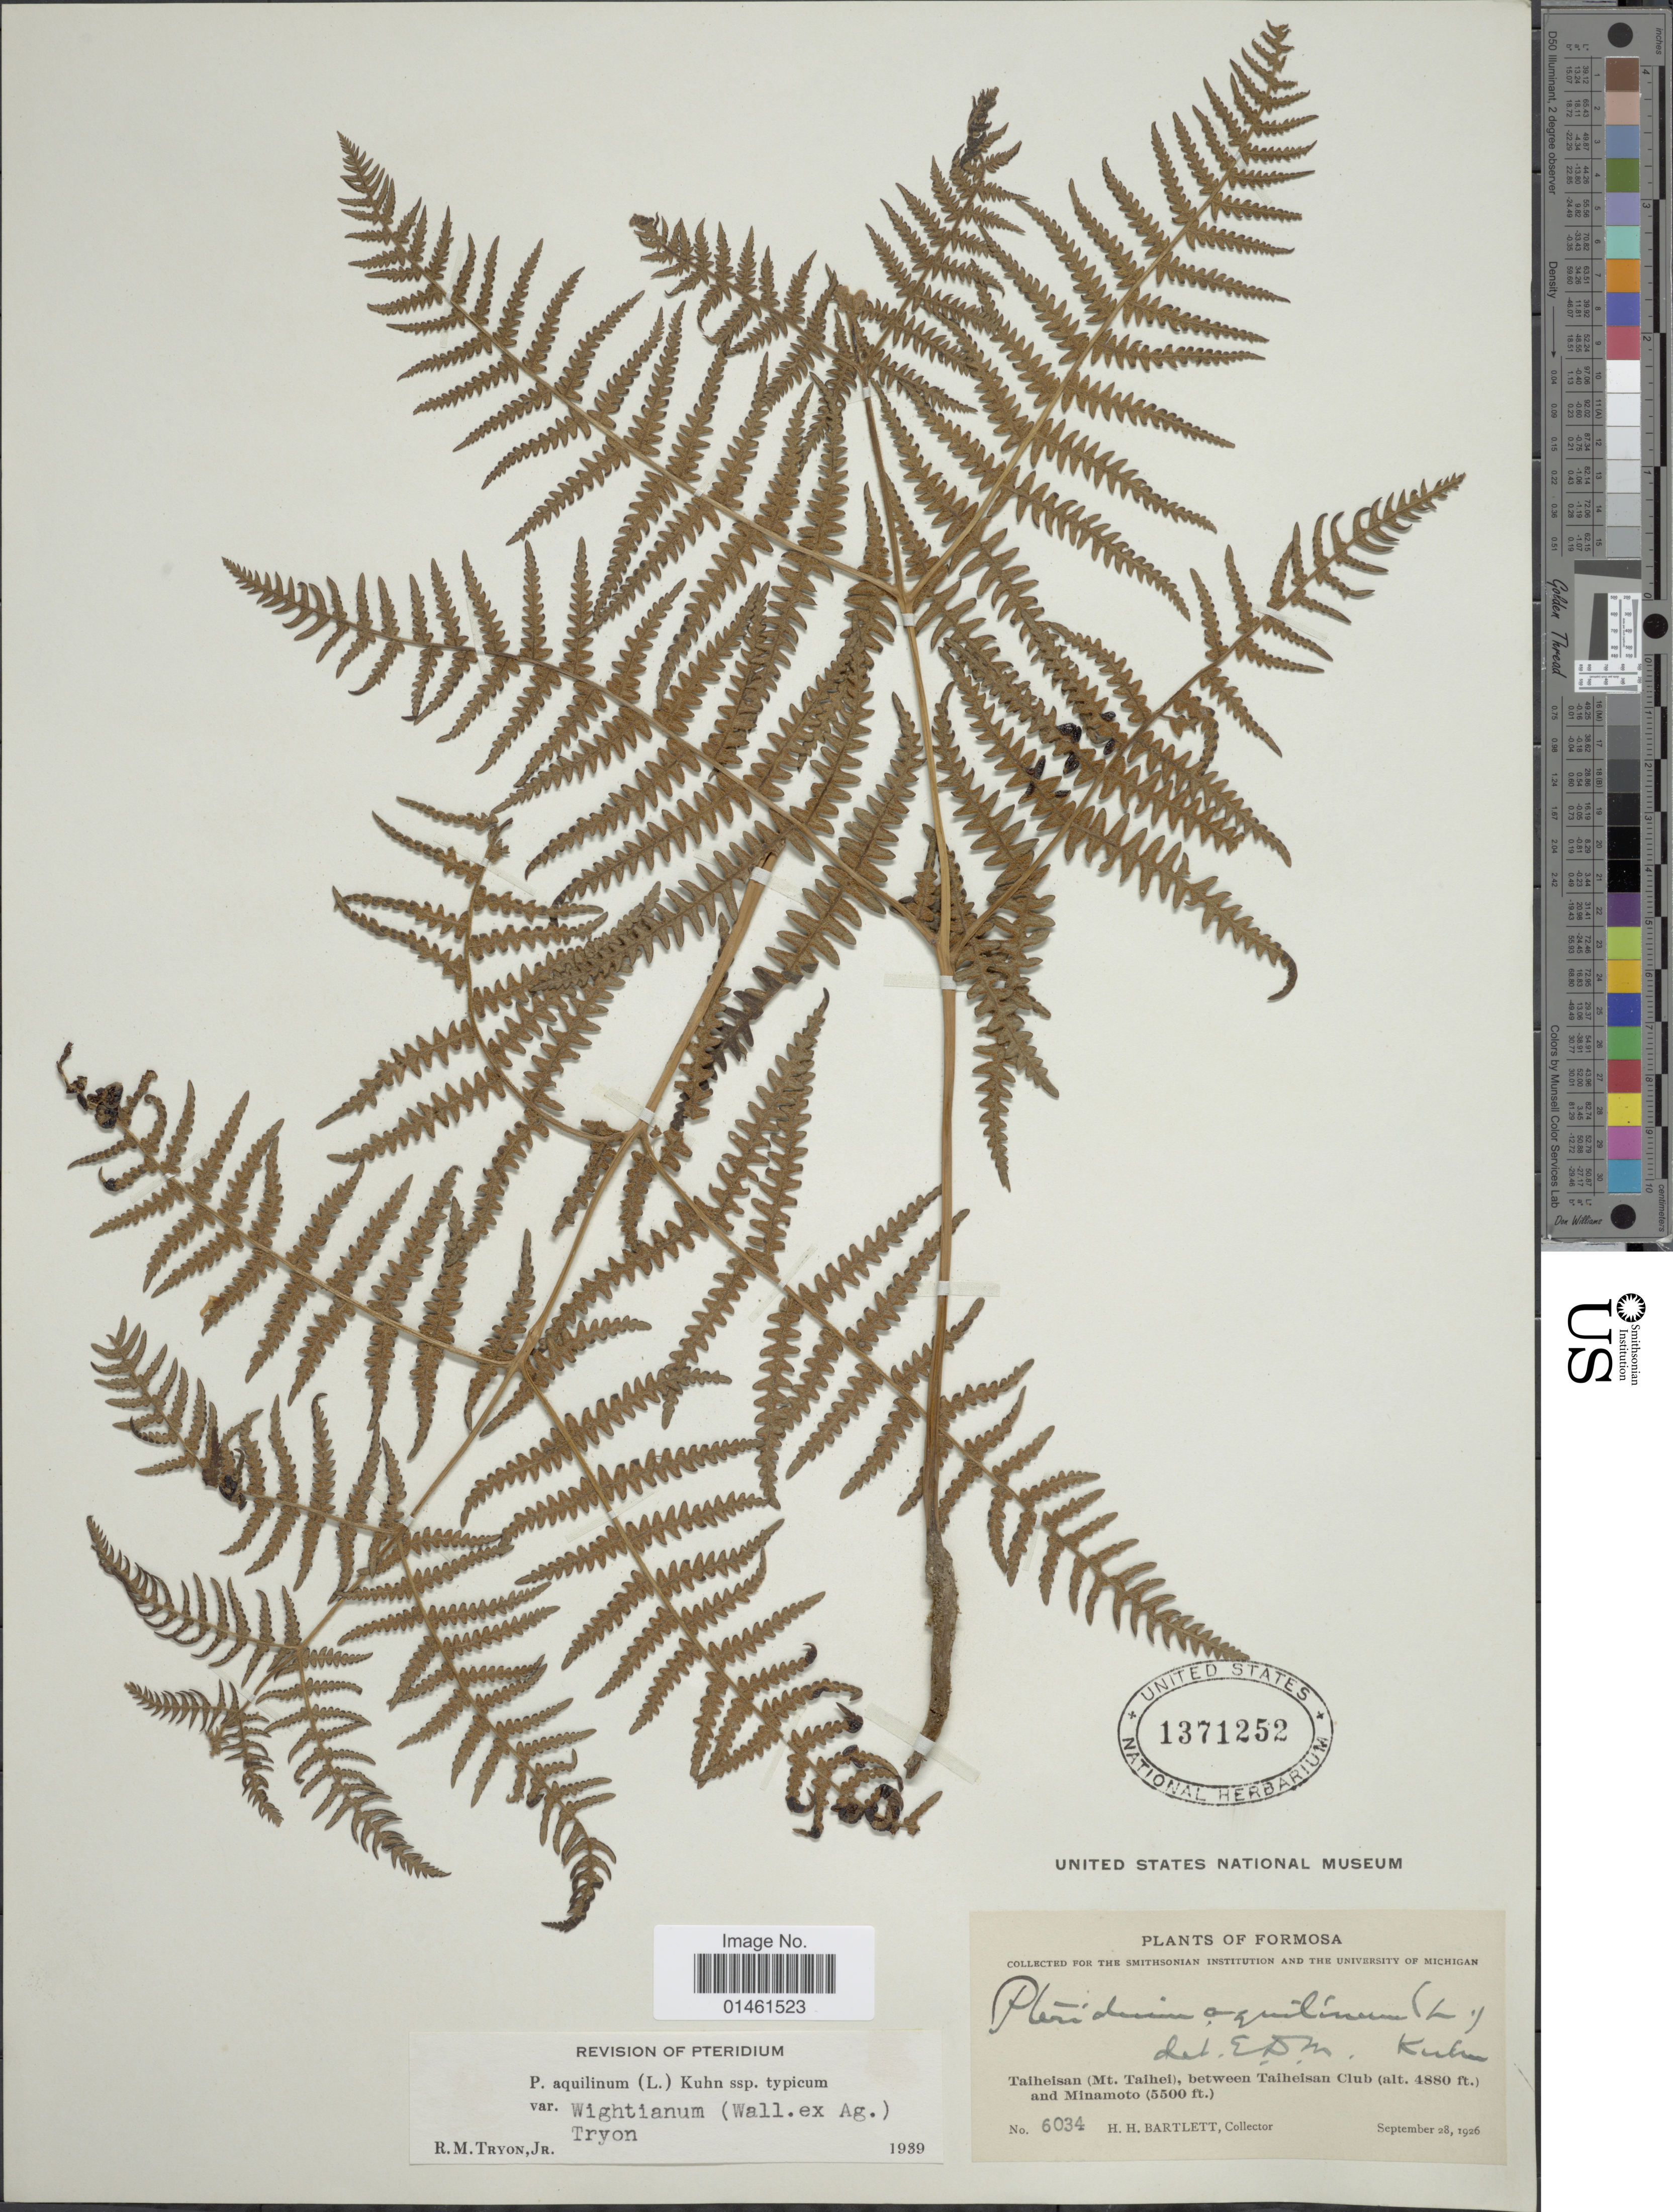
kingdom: Plantae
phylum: Tracheophyta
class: Polypodiopsida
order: Polypodiales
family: Dennstaedtiaceae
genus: Pteridium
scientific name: Pteridium aquilinum var. wightianum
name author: (J. Agardh) R.M. Tryon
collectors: H. H. Bartlett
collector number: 6034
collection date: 1926-09-28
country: Taiwan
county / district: Yilan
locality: Formosa, Taiheisan(Mt. Taihei), between Taiheisan Club and Minamoto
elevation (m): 1487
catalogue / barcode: US 1371252